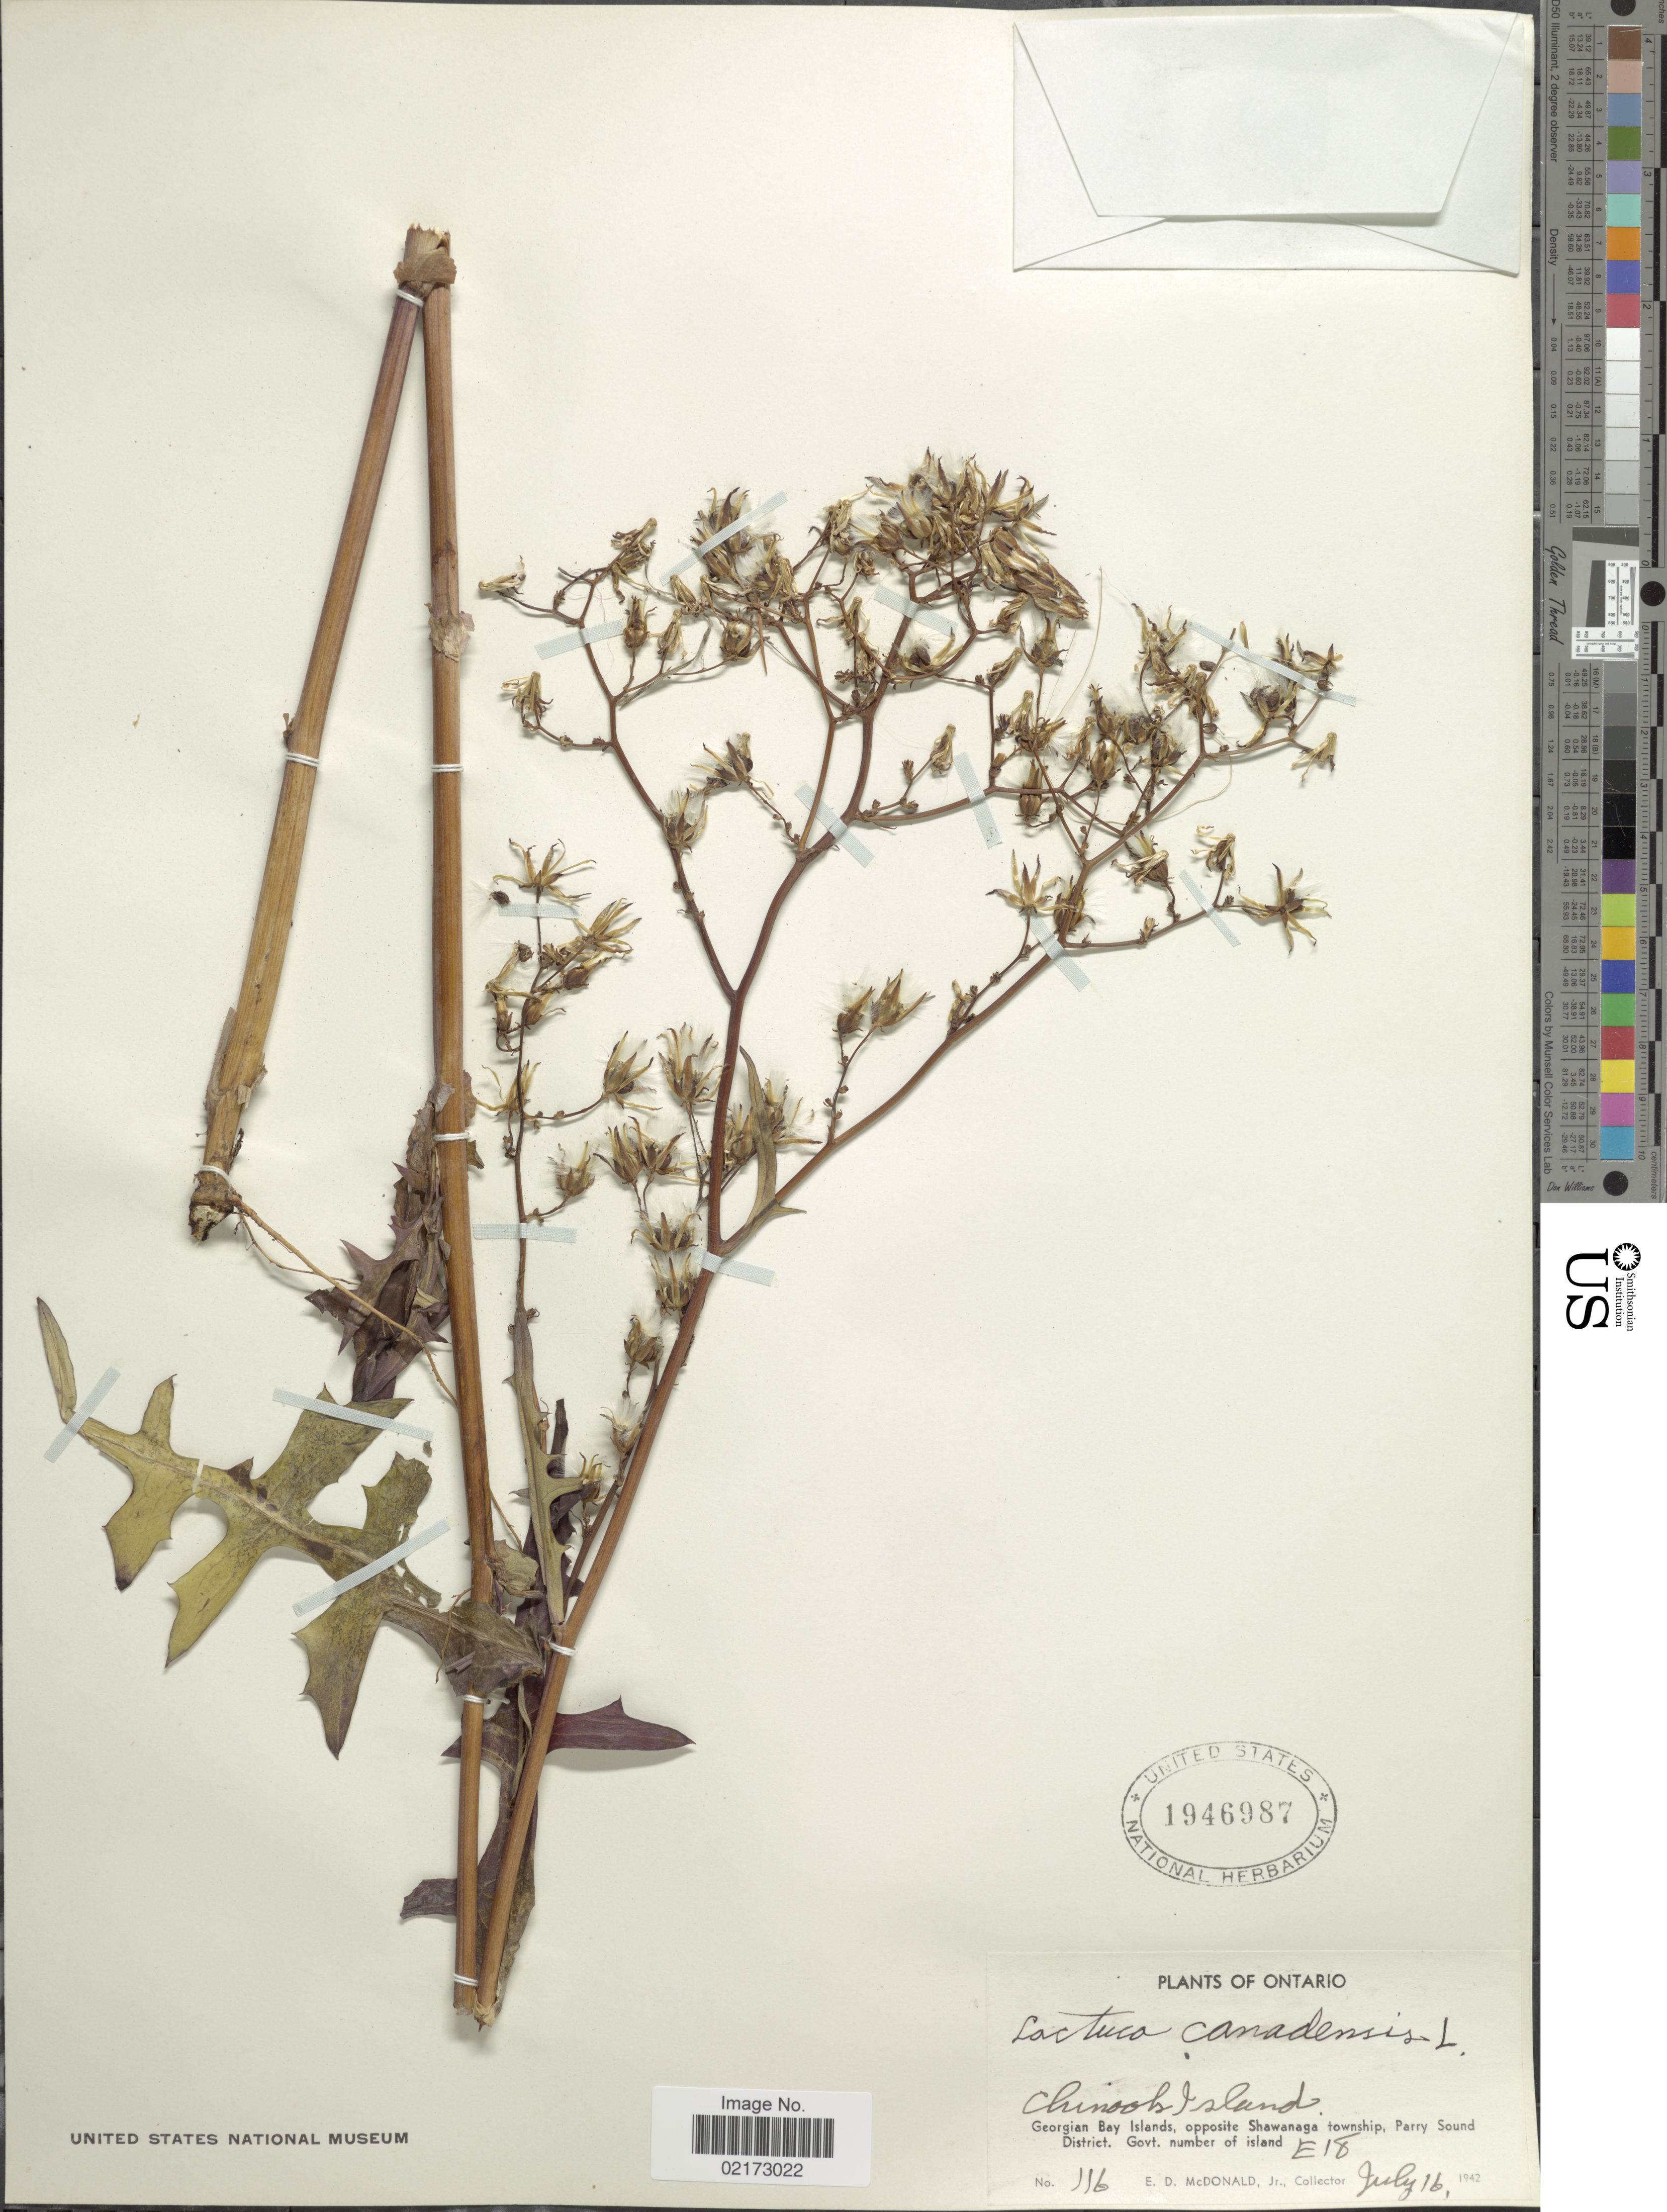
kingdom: Plantae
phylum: Tracheophyta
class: Magnoliopsida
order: Asterales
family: Asteraceae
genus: Lactuca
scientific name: Lactuca canadensis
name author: L.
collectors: E. D. McDonald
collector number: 116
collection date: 1942-07-16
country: Canada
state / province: Ontario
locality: Chinook Island, Georgian Bay Islands, opposite Shawanaga township, Parry Sound District, Govt. number of island E18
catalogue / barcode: US 1946987